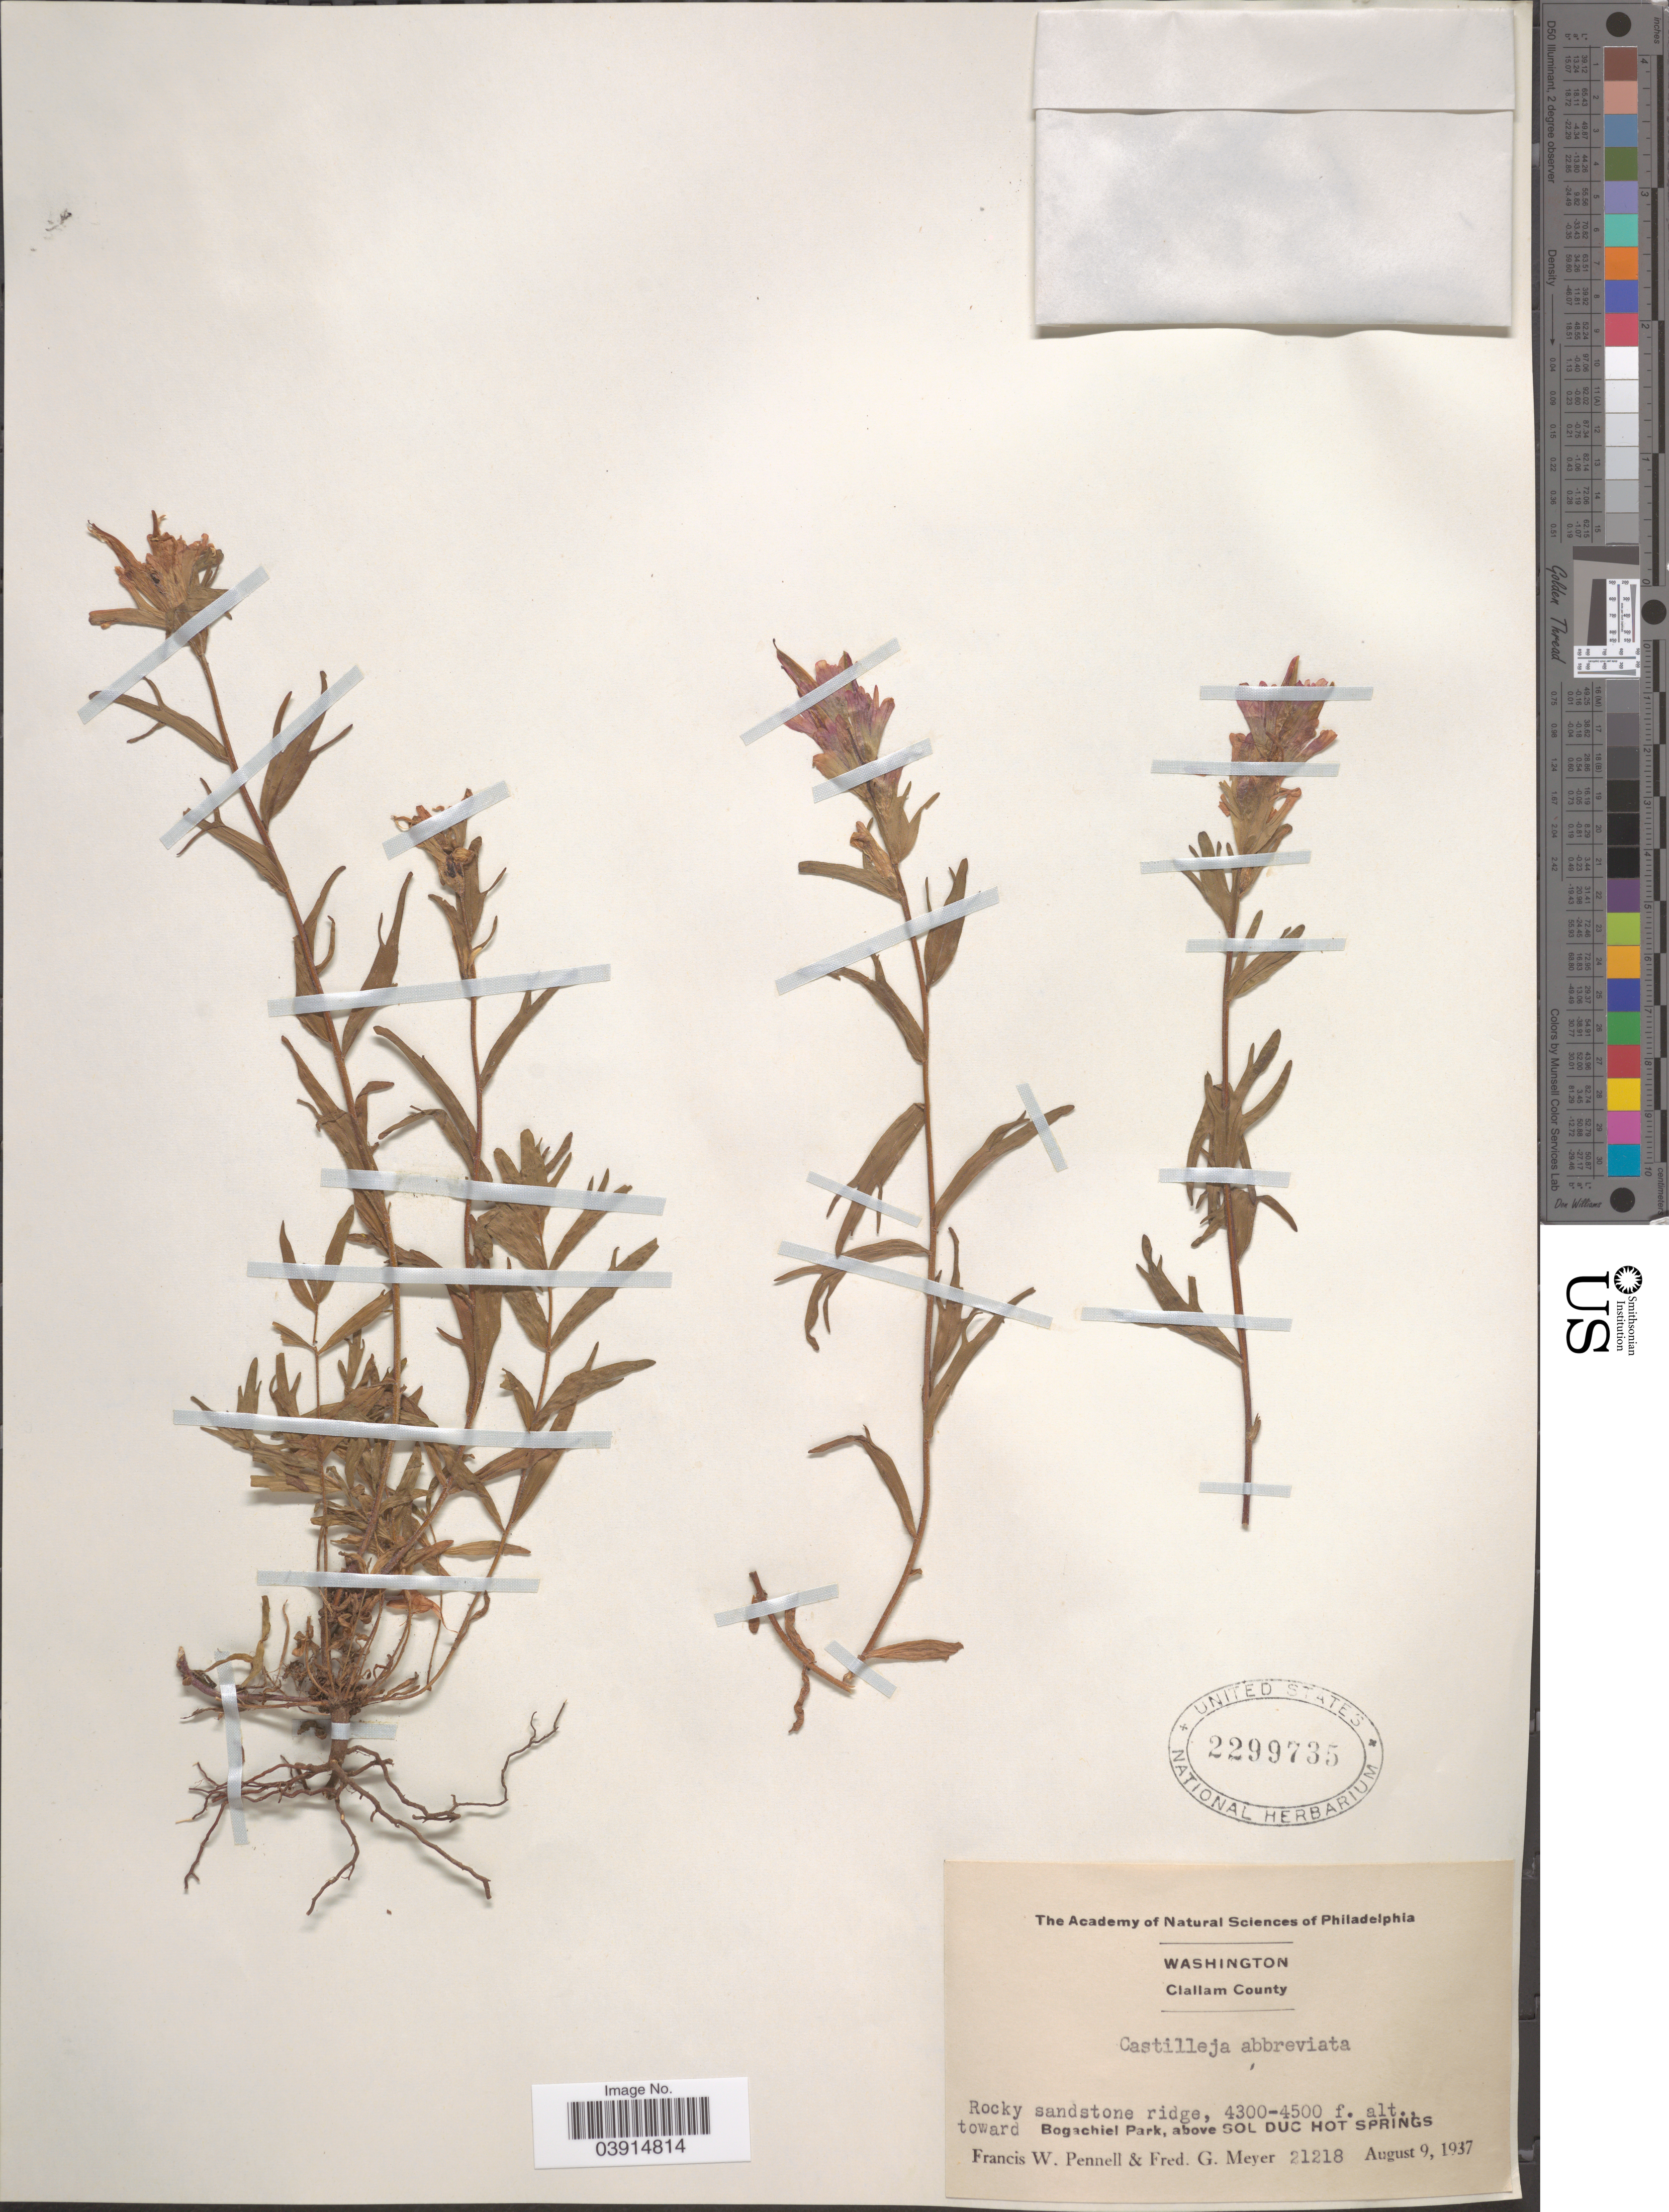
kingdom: Plantae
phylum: Tracheophyta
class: Magnoliopsida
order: Lamiales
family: Orobanchaceae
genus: Castilleja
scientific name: Castilleja sp.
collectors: F. W. Pennell & F. G. Meyer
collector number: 21218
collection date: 1937-08-09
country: United States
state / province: Washington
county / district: Clallam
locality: Clallam County. Rocky sandstone ridge, toward Bogachiel Park, above SOL DUC HOT SPRINGS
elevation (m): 1311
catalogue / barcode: US 2299735